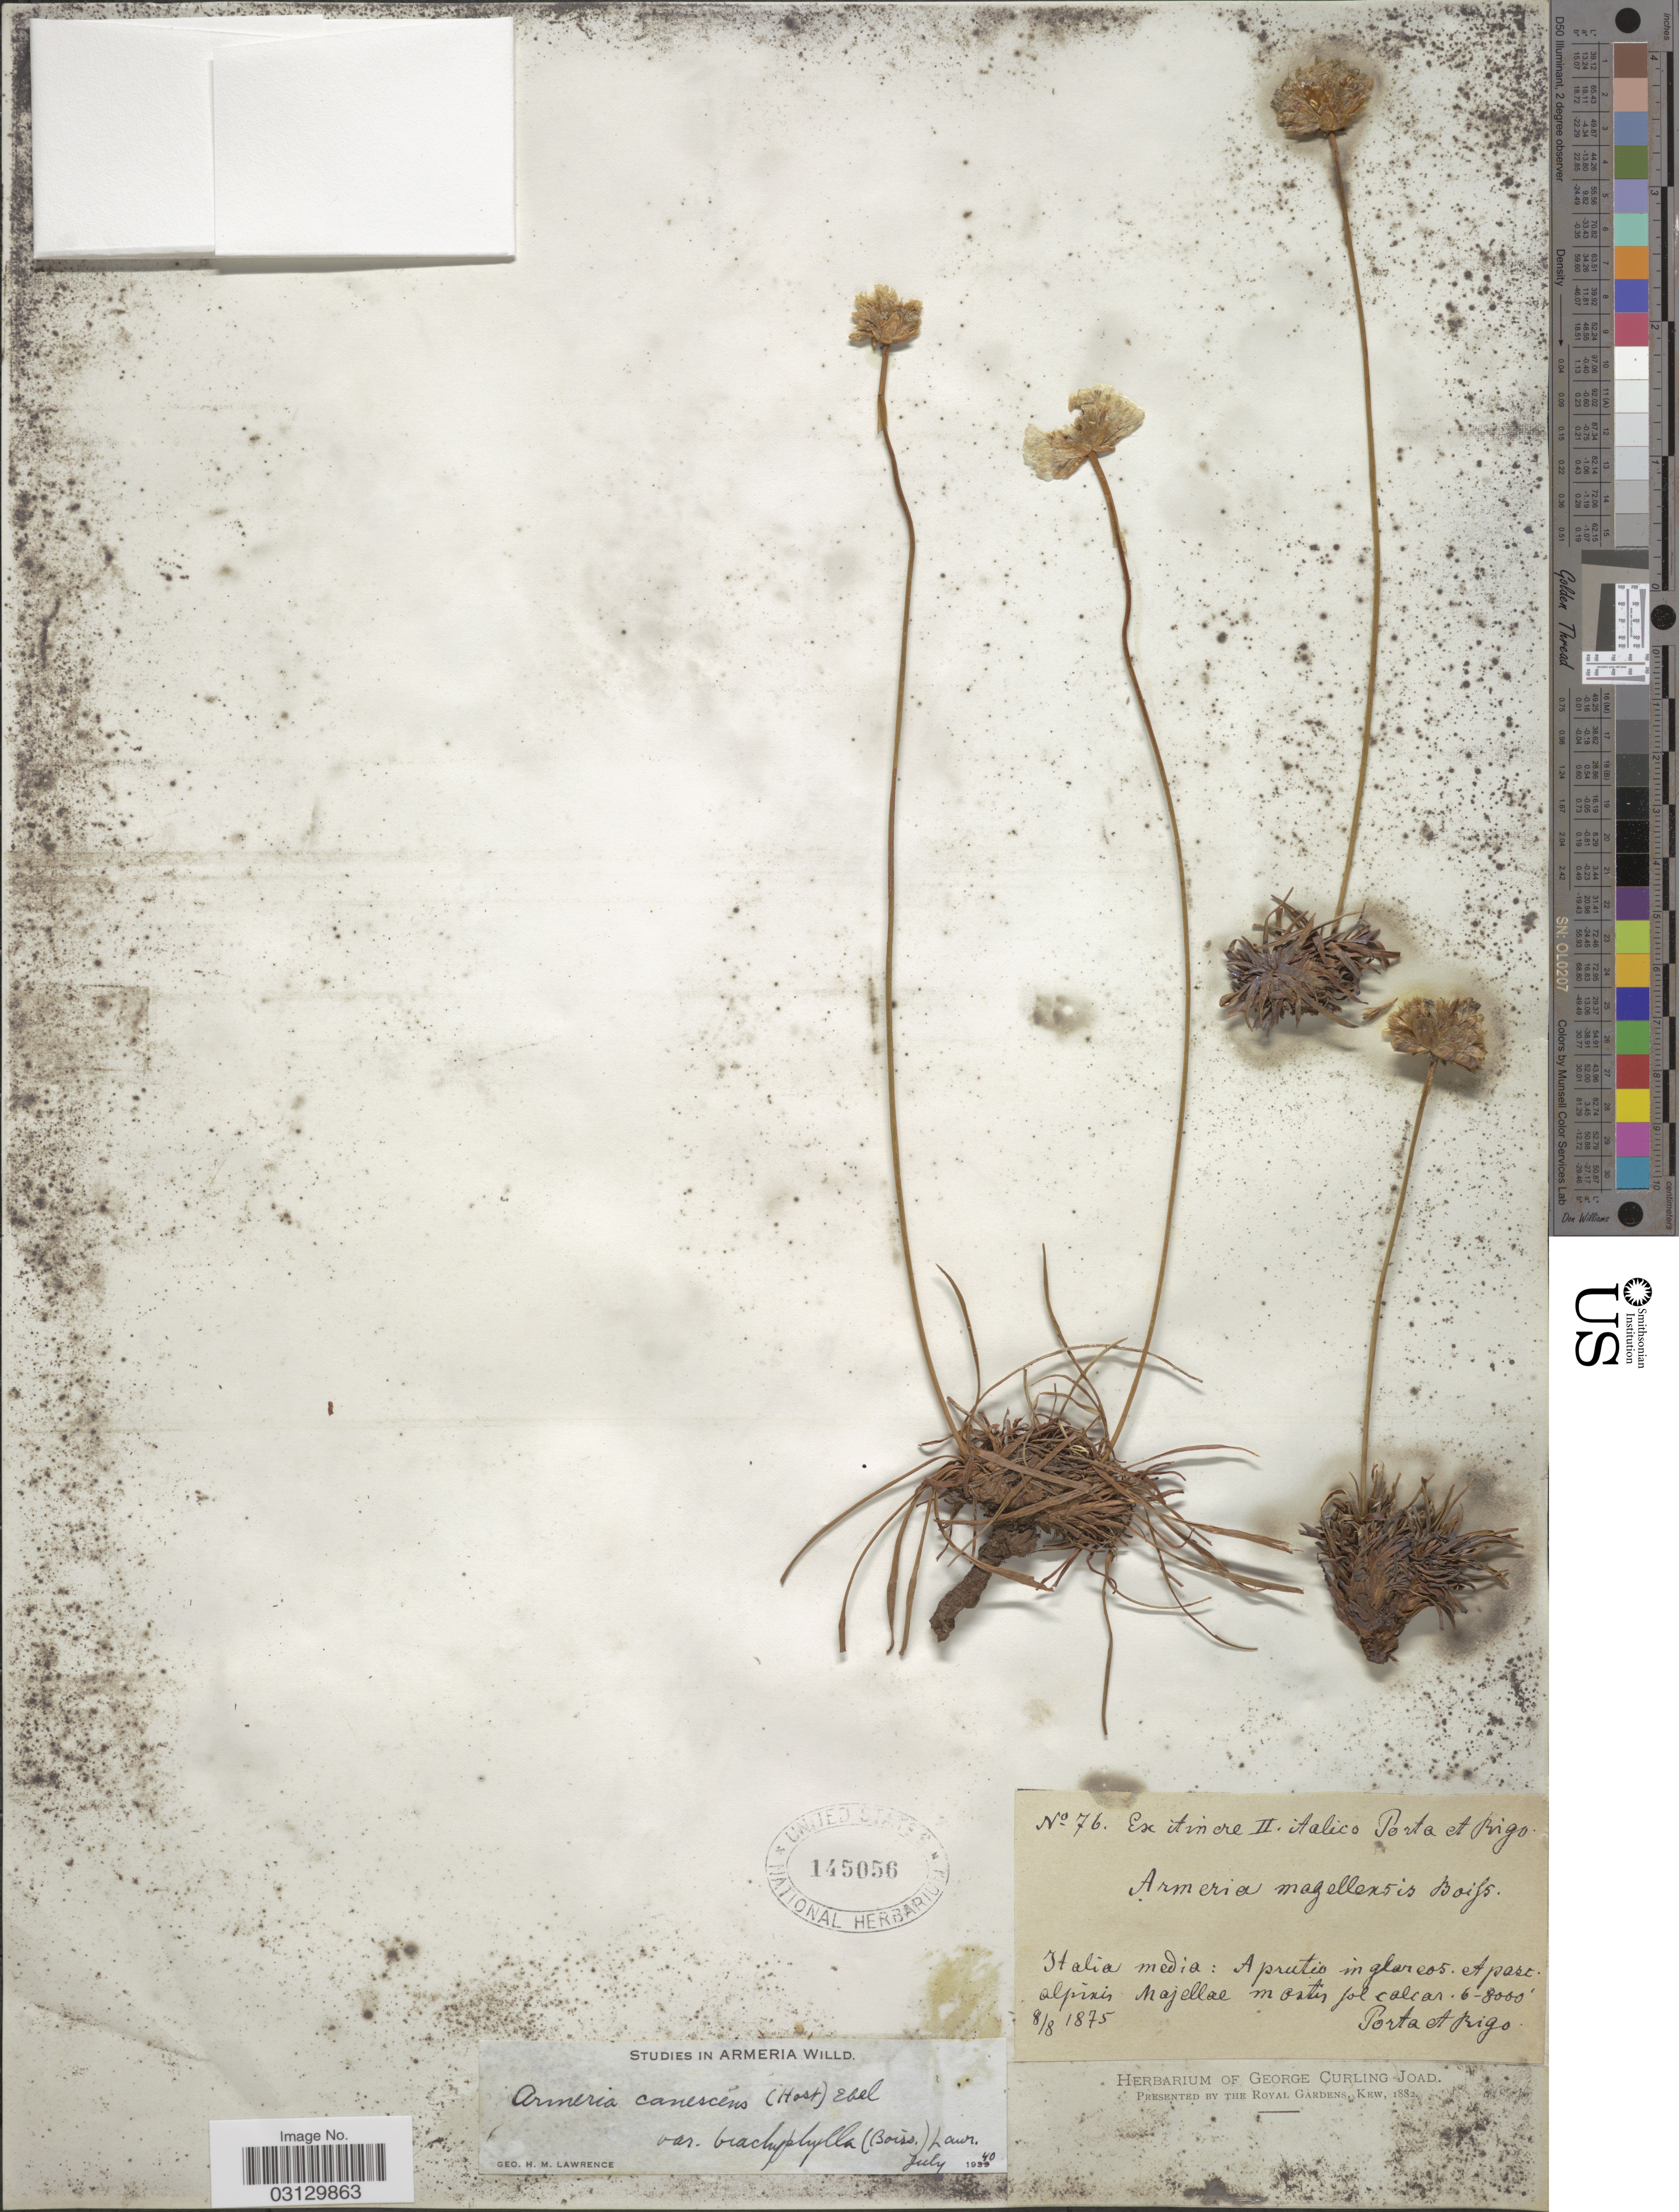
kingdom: Plantae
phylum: Tracheophyta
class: Magnoliopsida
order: Caryophyllales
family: Plumbaginaceae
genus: Armeria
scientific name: Armeria canescens var. brachyphylla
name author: (Boiss.) Lawr.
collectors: -- Porta & -- Rigo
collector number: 76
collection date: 1875-08-08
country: Italy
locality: Italia media: Aprutio in glareos. et pasc. alpinis Majellae montis jol [interpreted] calcar.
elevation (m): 1829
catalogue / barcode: US 145056